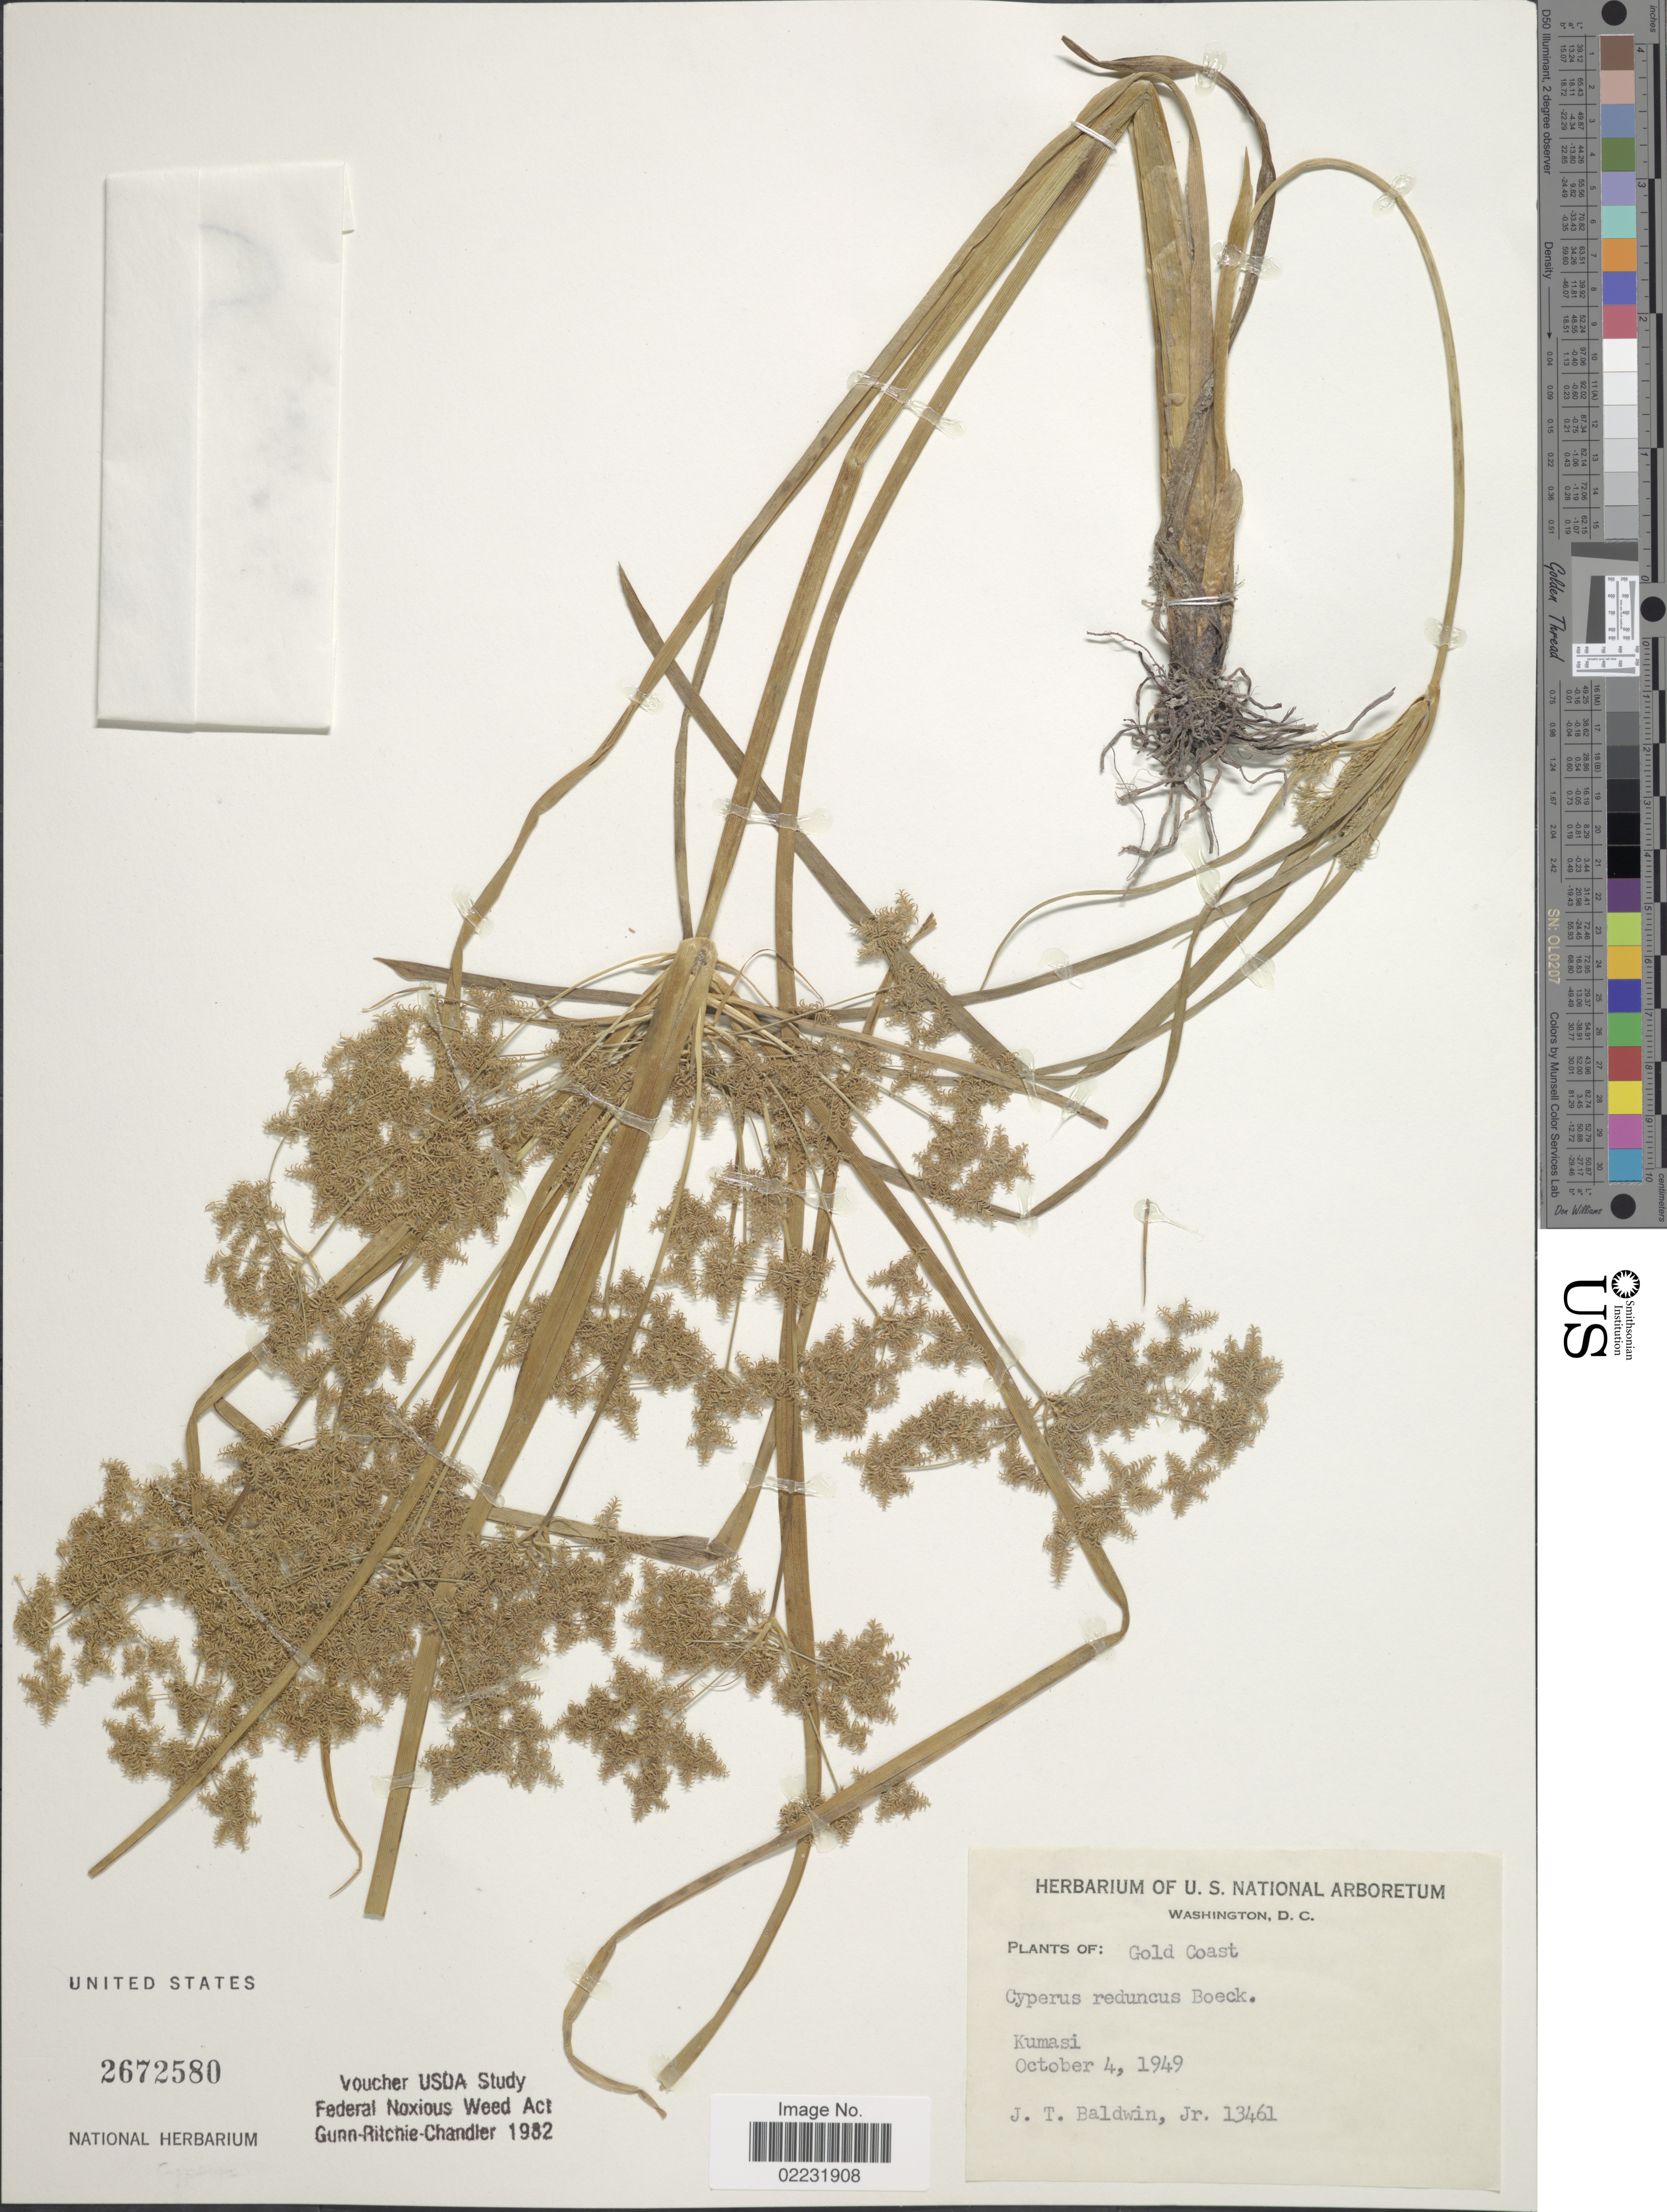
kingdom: Plantae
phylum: Tracheophyta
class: Liliopsida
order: Poales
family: Cyperaceae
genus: Cyperus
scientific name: Cyperus reduncus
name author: Hochst. ex Boeckeler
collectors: J. T. Baldwin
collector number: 13461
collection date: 1949-10-04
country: Ghana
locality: Gold Coast, Kumasi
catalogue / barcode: US 2672580